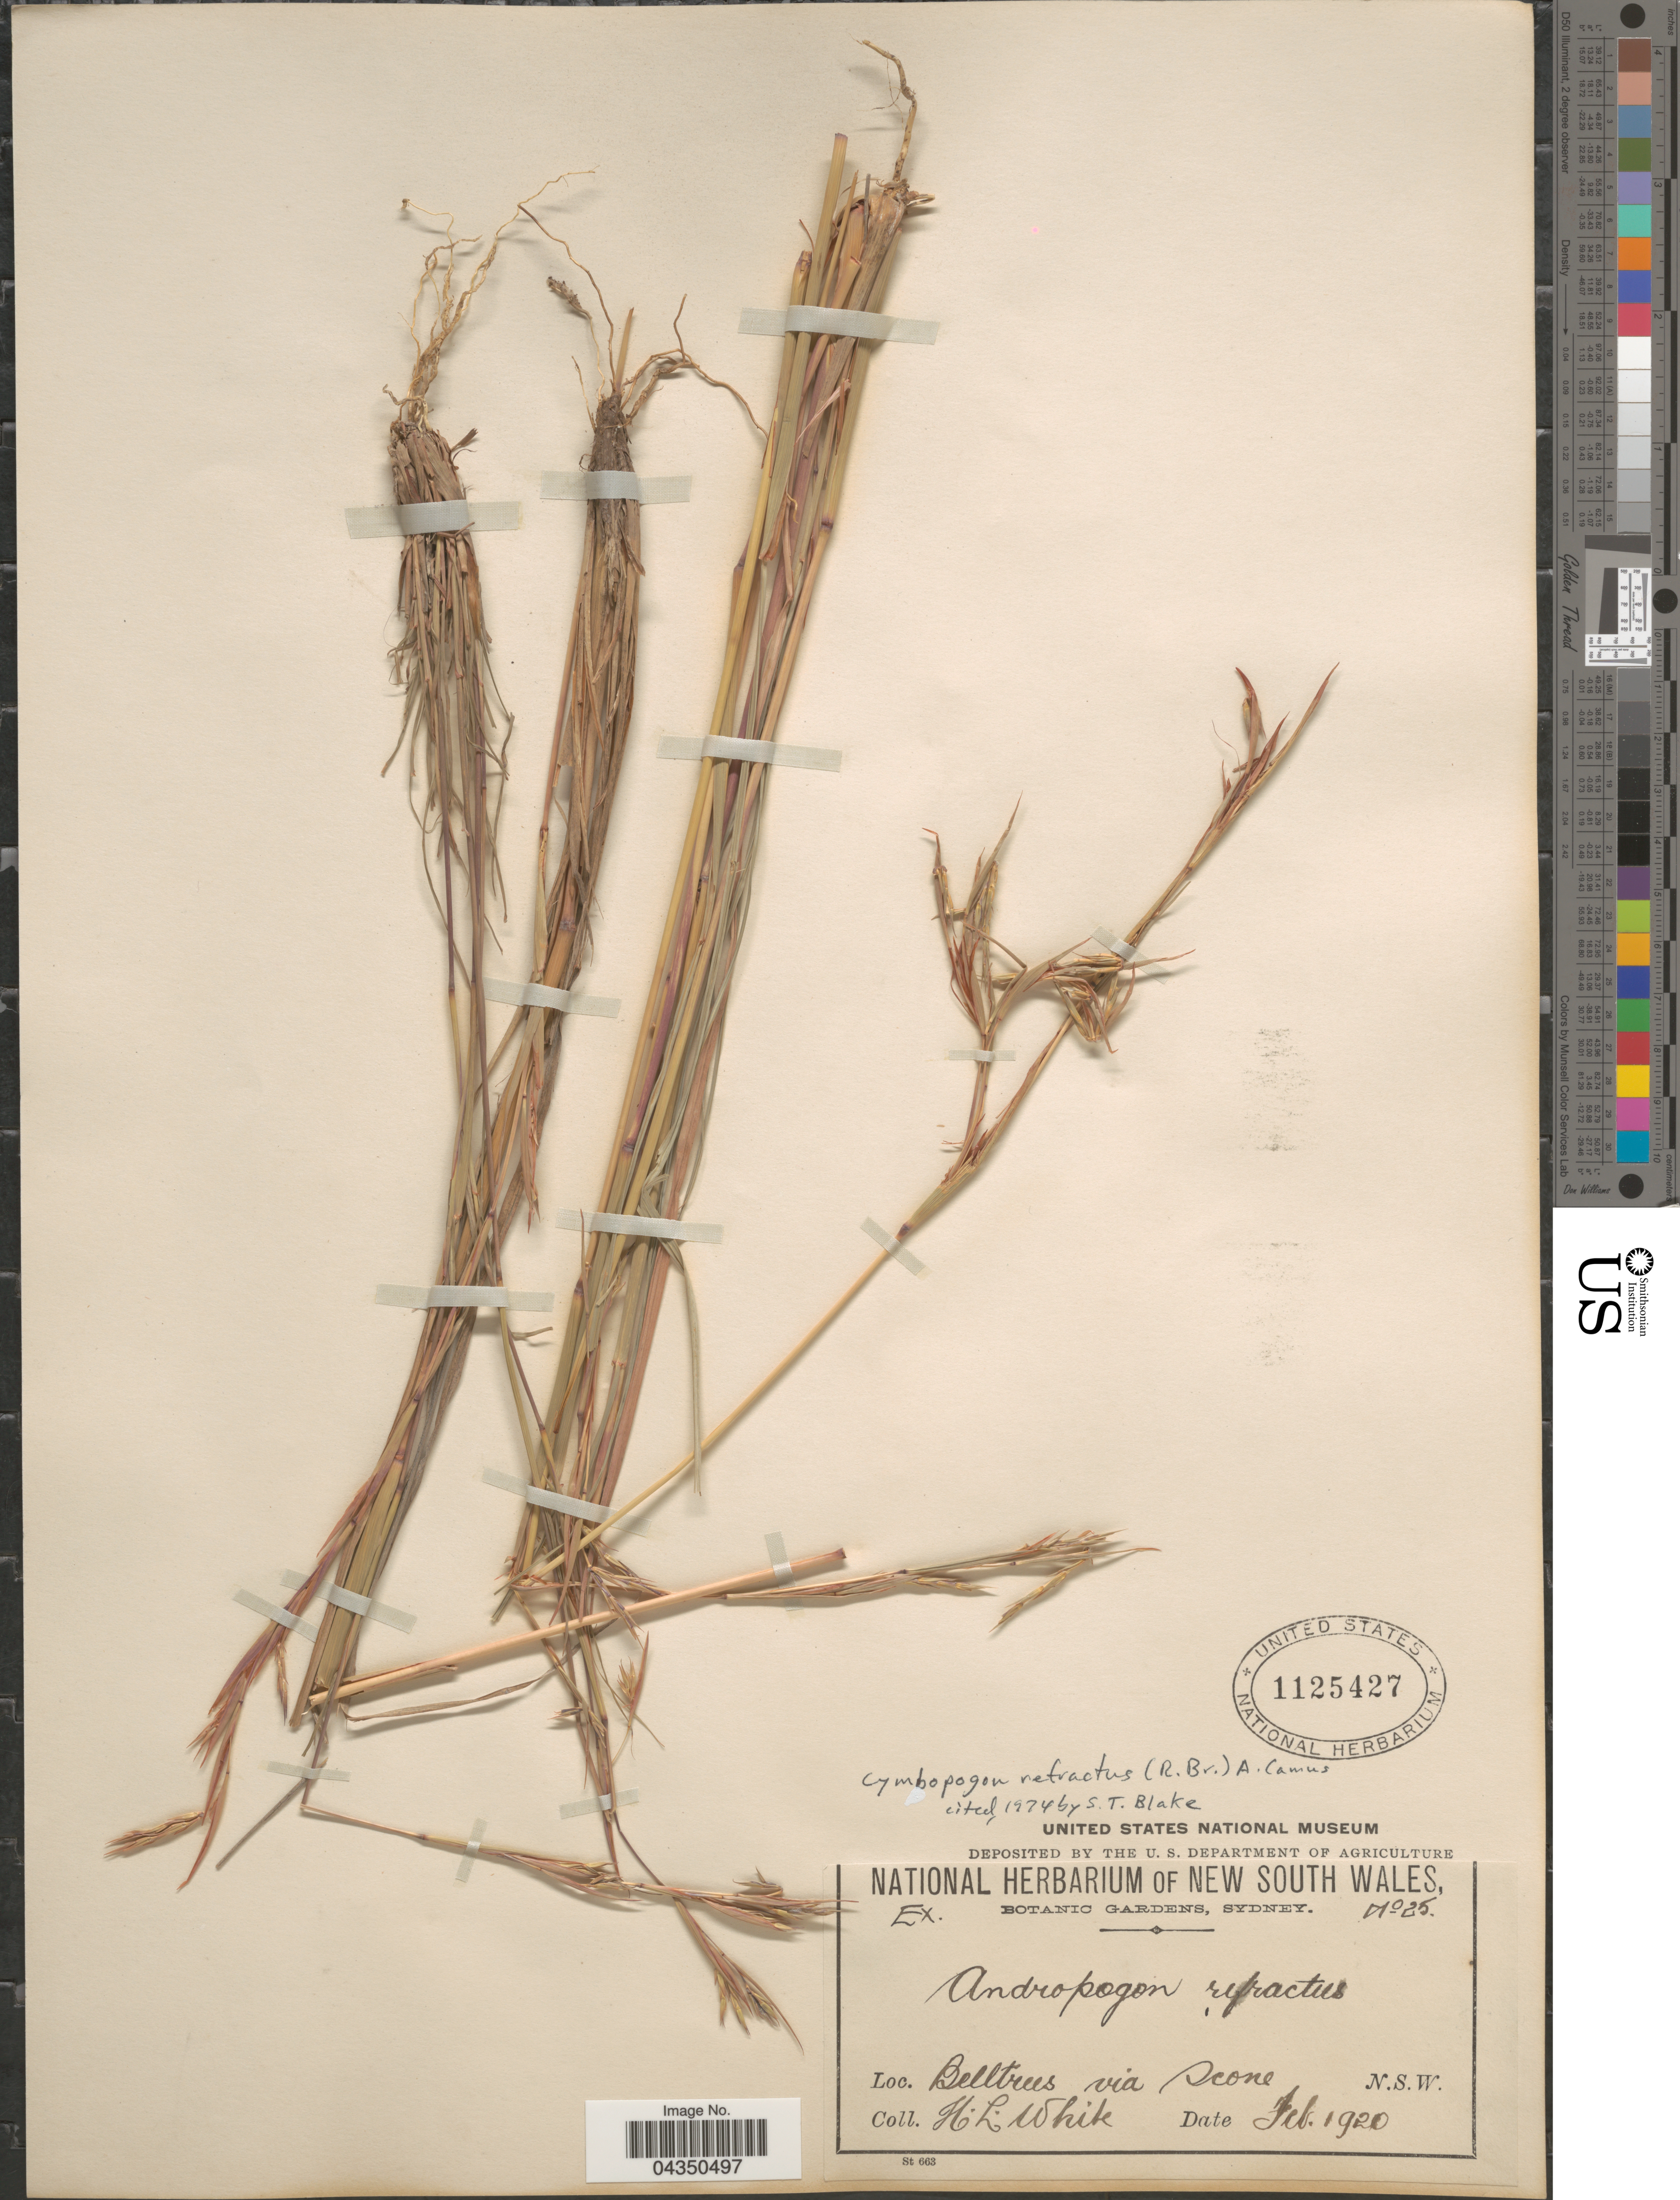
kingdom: Plantae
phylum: Tracheophyta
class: Liliopsida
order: Poales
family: Poaceae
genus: Cymbopogon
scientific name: Cymbopogon refractus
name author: (R. Br.) A. Camus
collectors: H. White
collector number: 25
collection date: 1920-02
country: Australia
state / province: New South Wales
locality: Belltrees via Scone.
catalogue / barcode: US 1125427